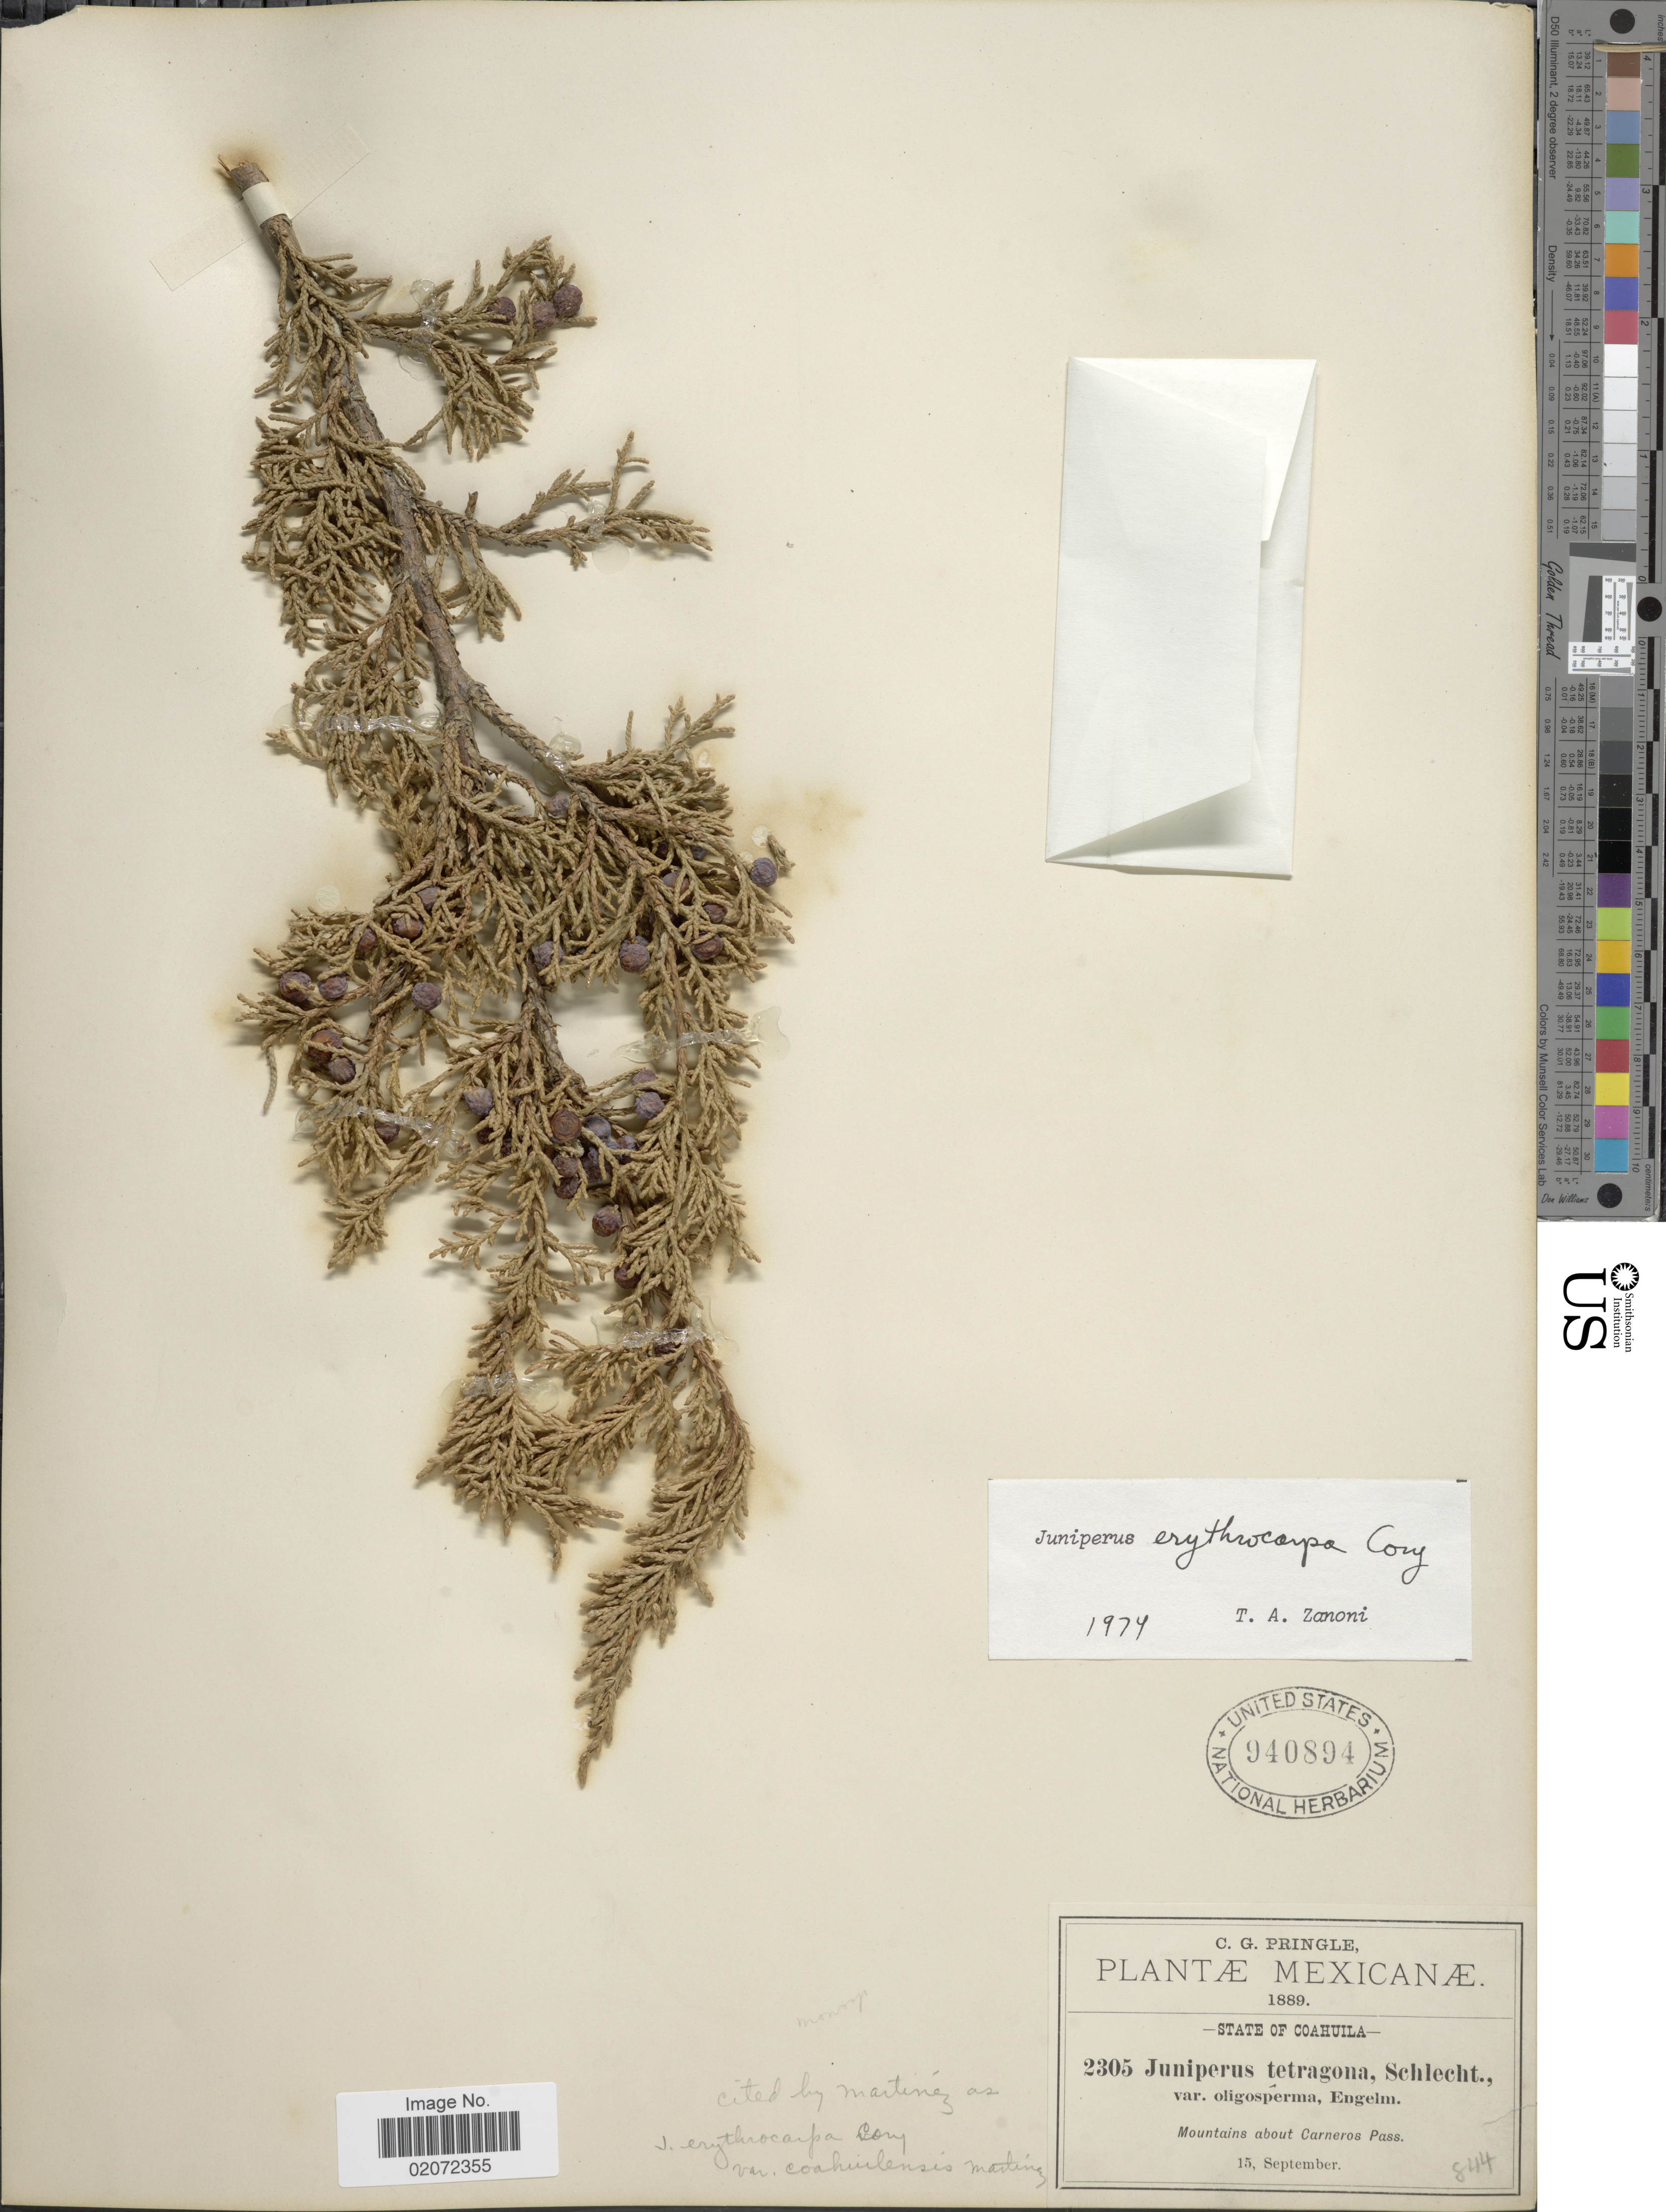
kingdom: Plantae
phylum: Tracheophyta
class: Pinopsida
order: Pinales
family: Cupressaceae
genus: Juniperus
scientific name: Juniperus erythocarpa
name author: Cory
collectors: C. G. Pringle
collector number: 2305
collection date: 1889-09-15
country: Mexico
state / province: Coahuila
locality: Mountains about Carneros Pass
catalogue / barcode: US 940894